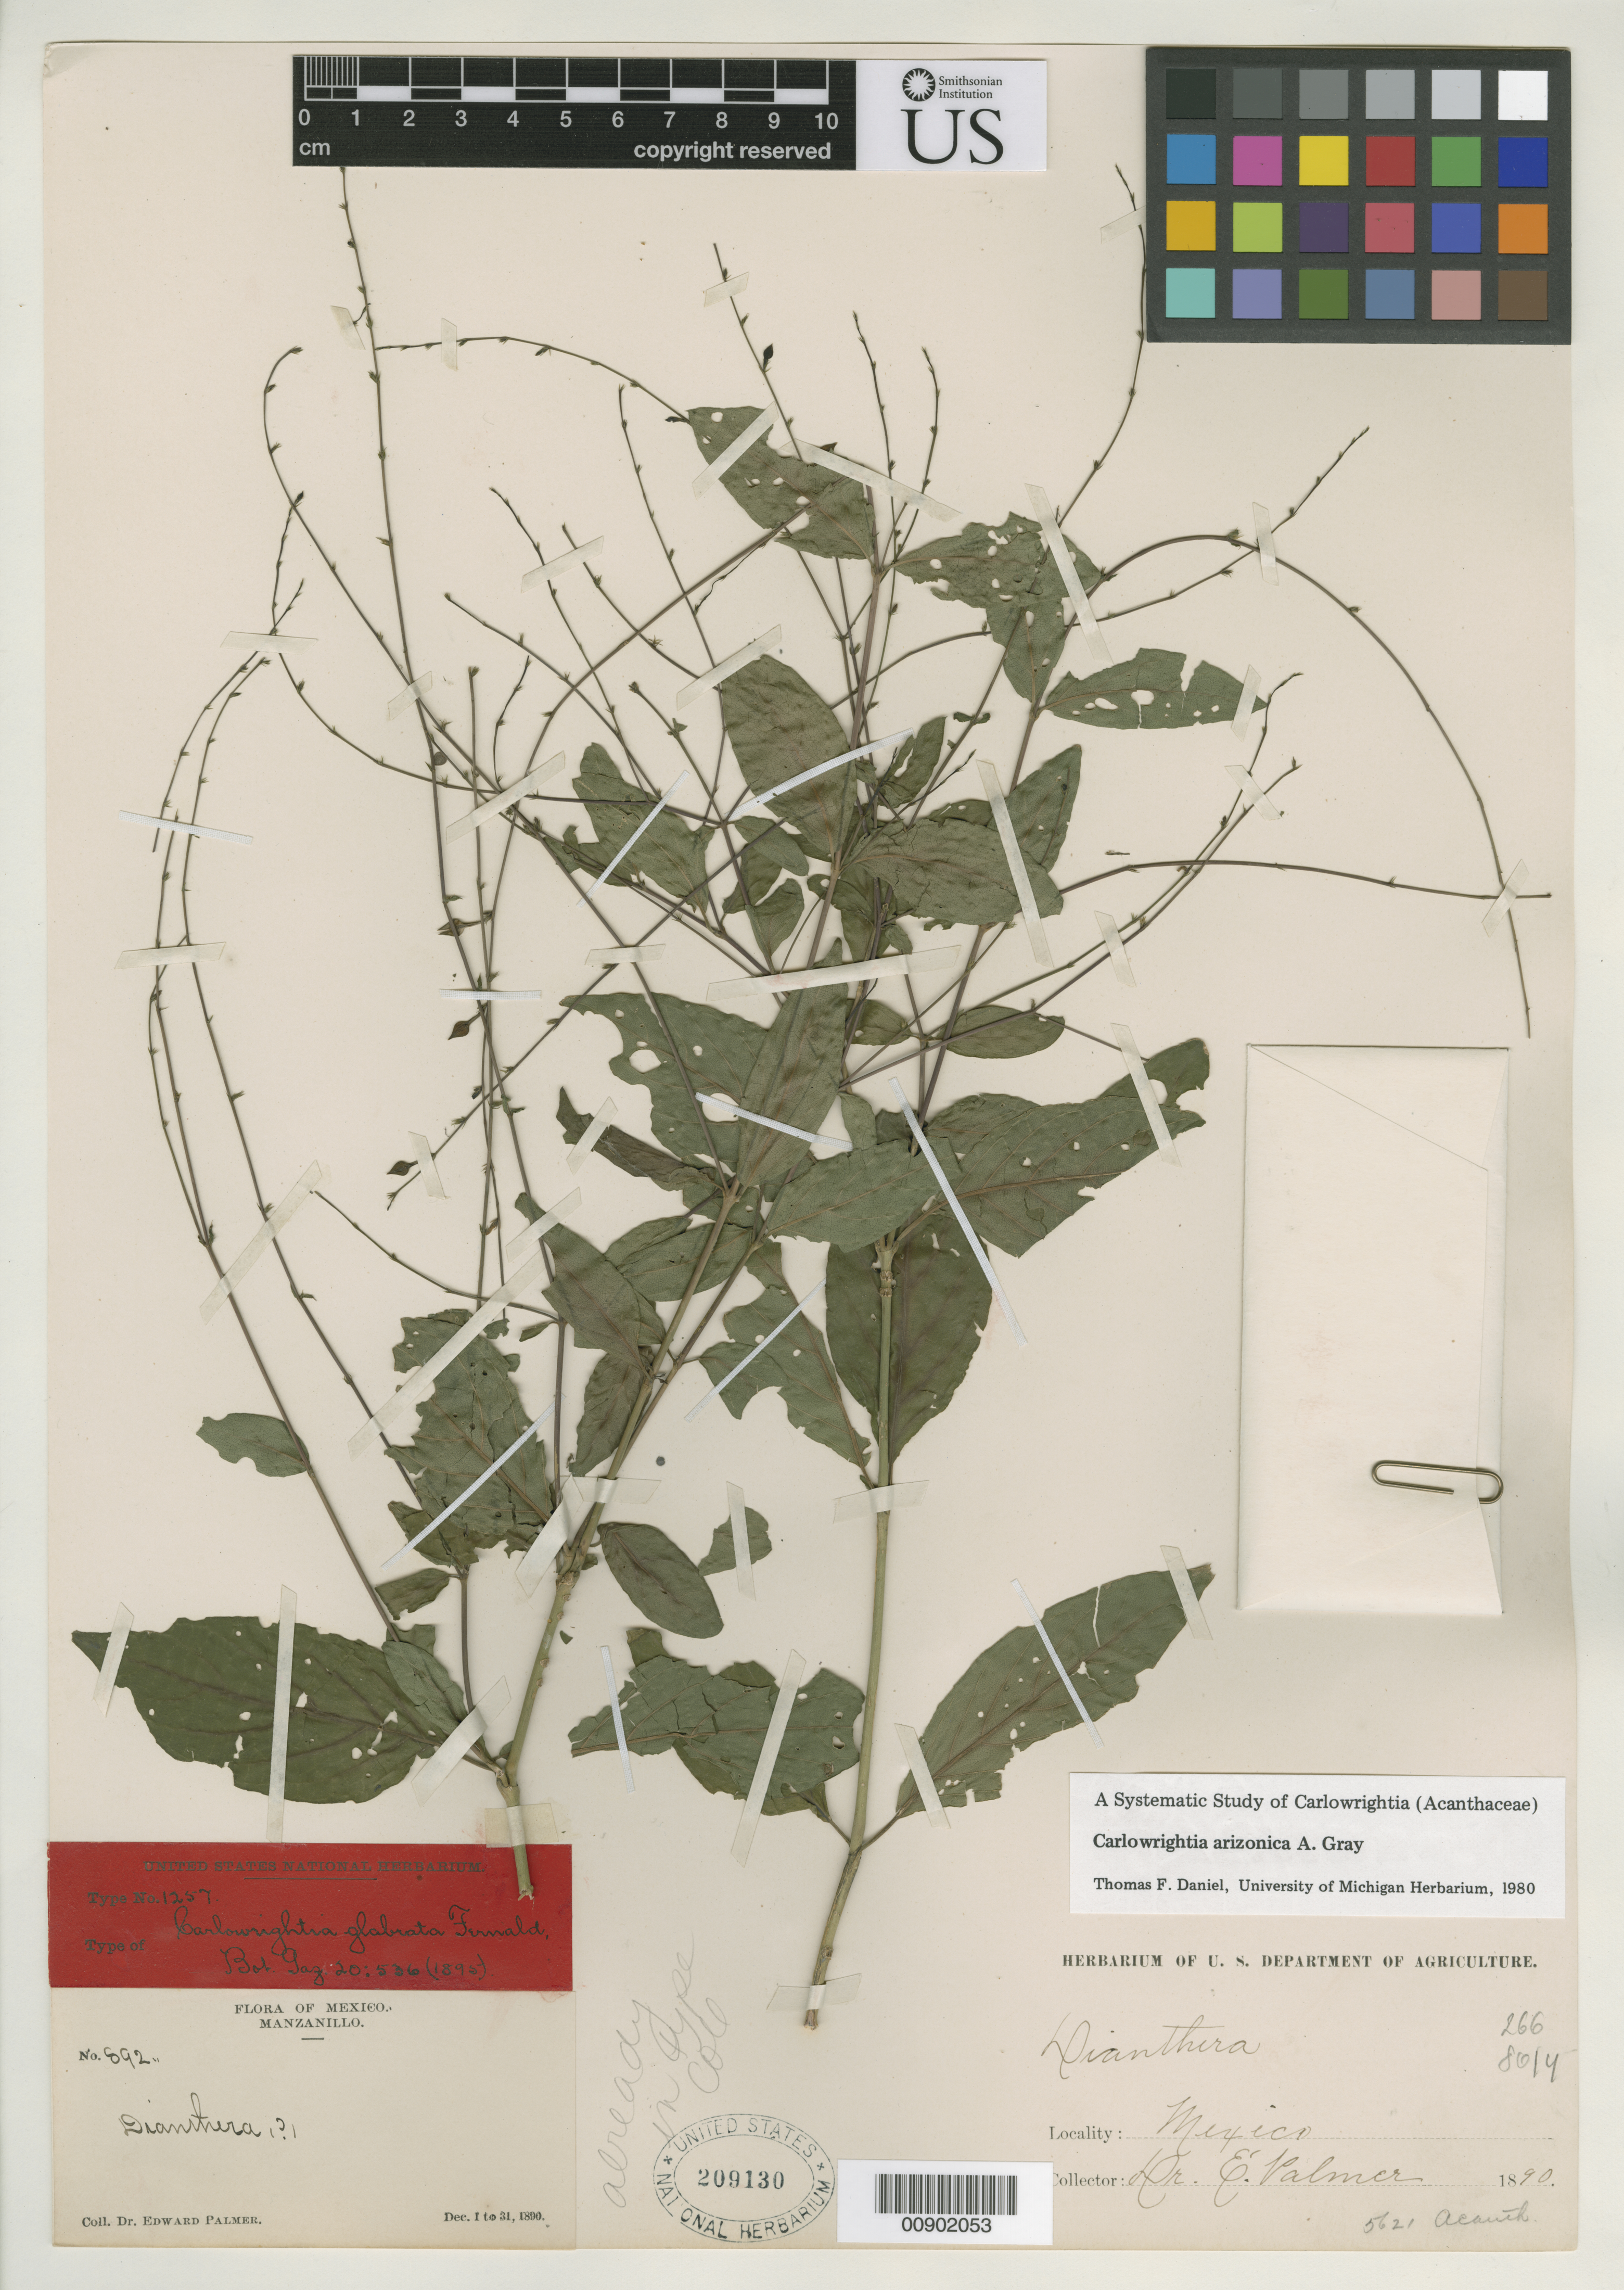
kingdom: Plantae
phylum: Tracheophyta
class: Magnoliopsida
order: Lamiales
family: Acanthaceae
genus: Carlowrightia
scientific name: Carlowrightia glabrata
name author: Fernald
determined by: Daniel, Thomas F.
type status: Syntype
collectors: E. Palmer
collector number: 892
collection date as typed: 01 Dec 1890 to 31 Dec 1890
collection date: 1890-12-01/1890-12-31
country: Mexico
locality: Manzanillo.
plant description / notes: Lectotype collection is Lamb 420 as designated by T.F. Daniel, Fl. Neotrop. Monogr. 34: 76 (1983).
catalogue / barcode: US 209130